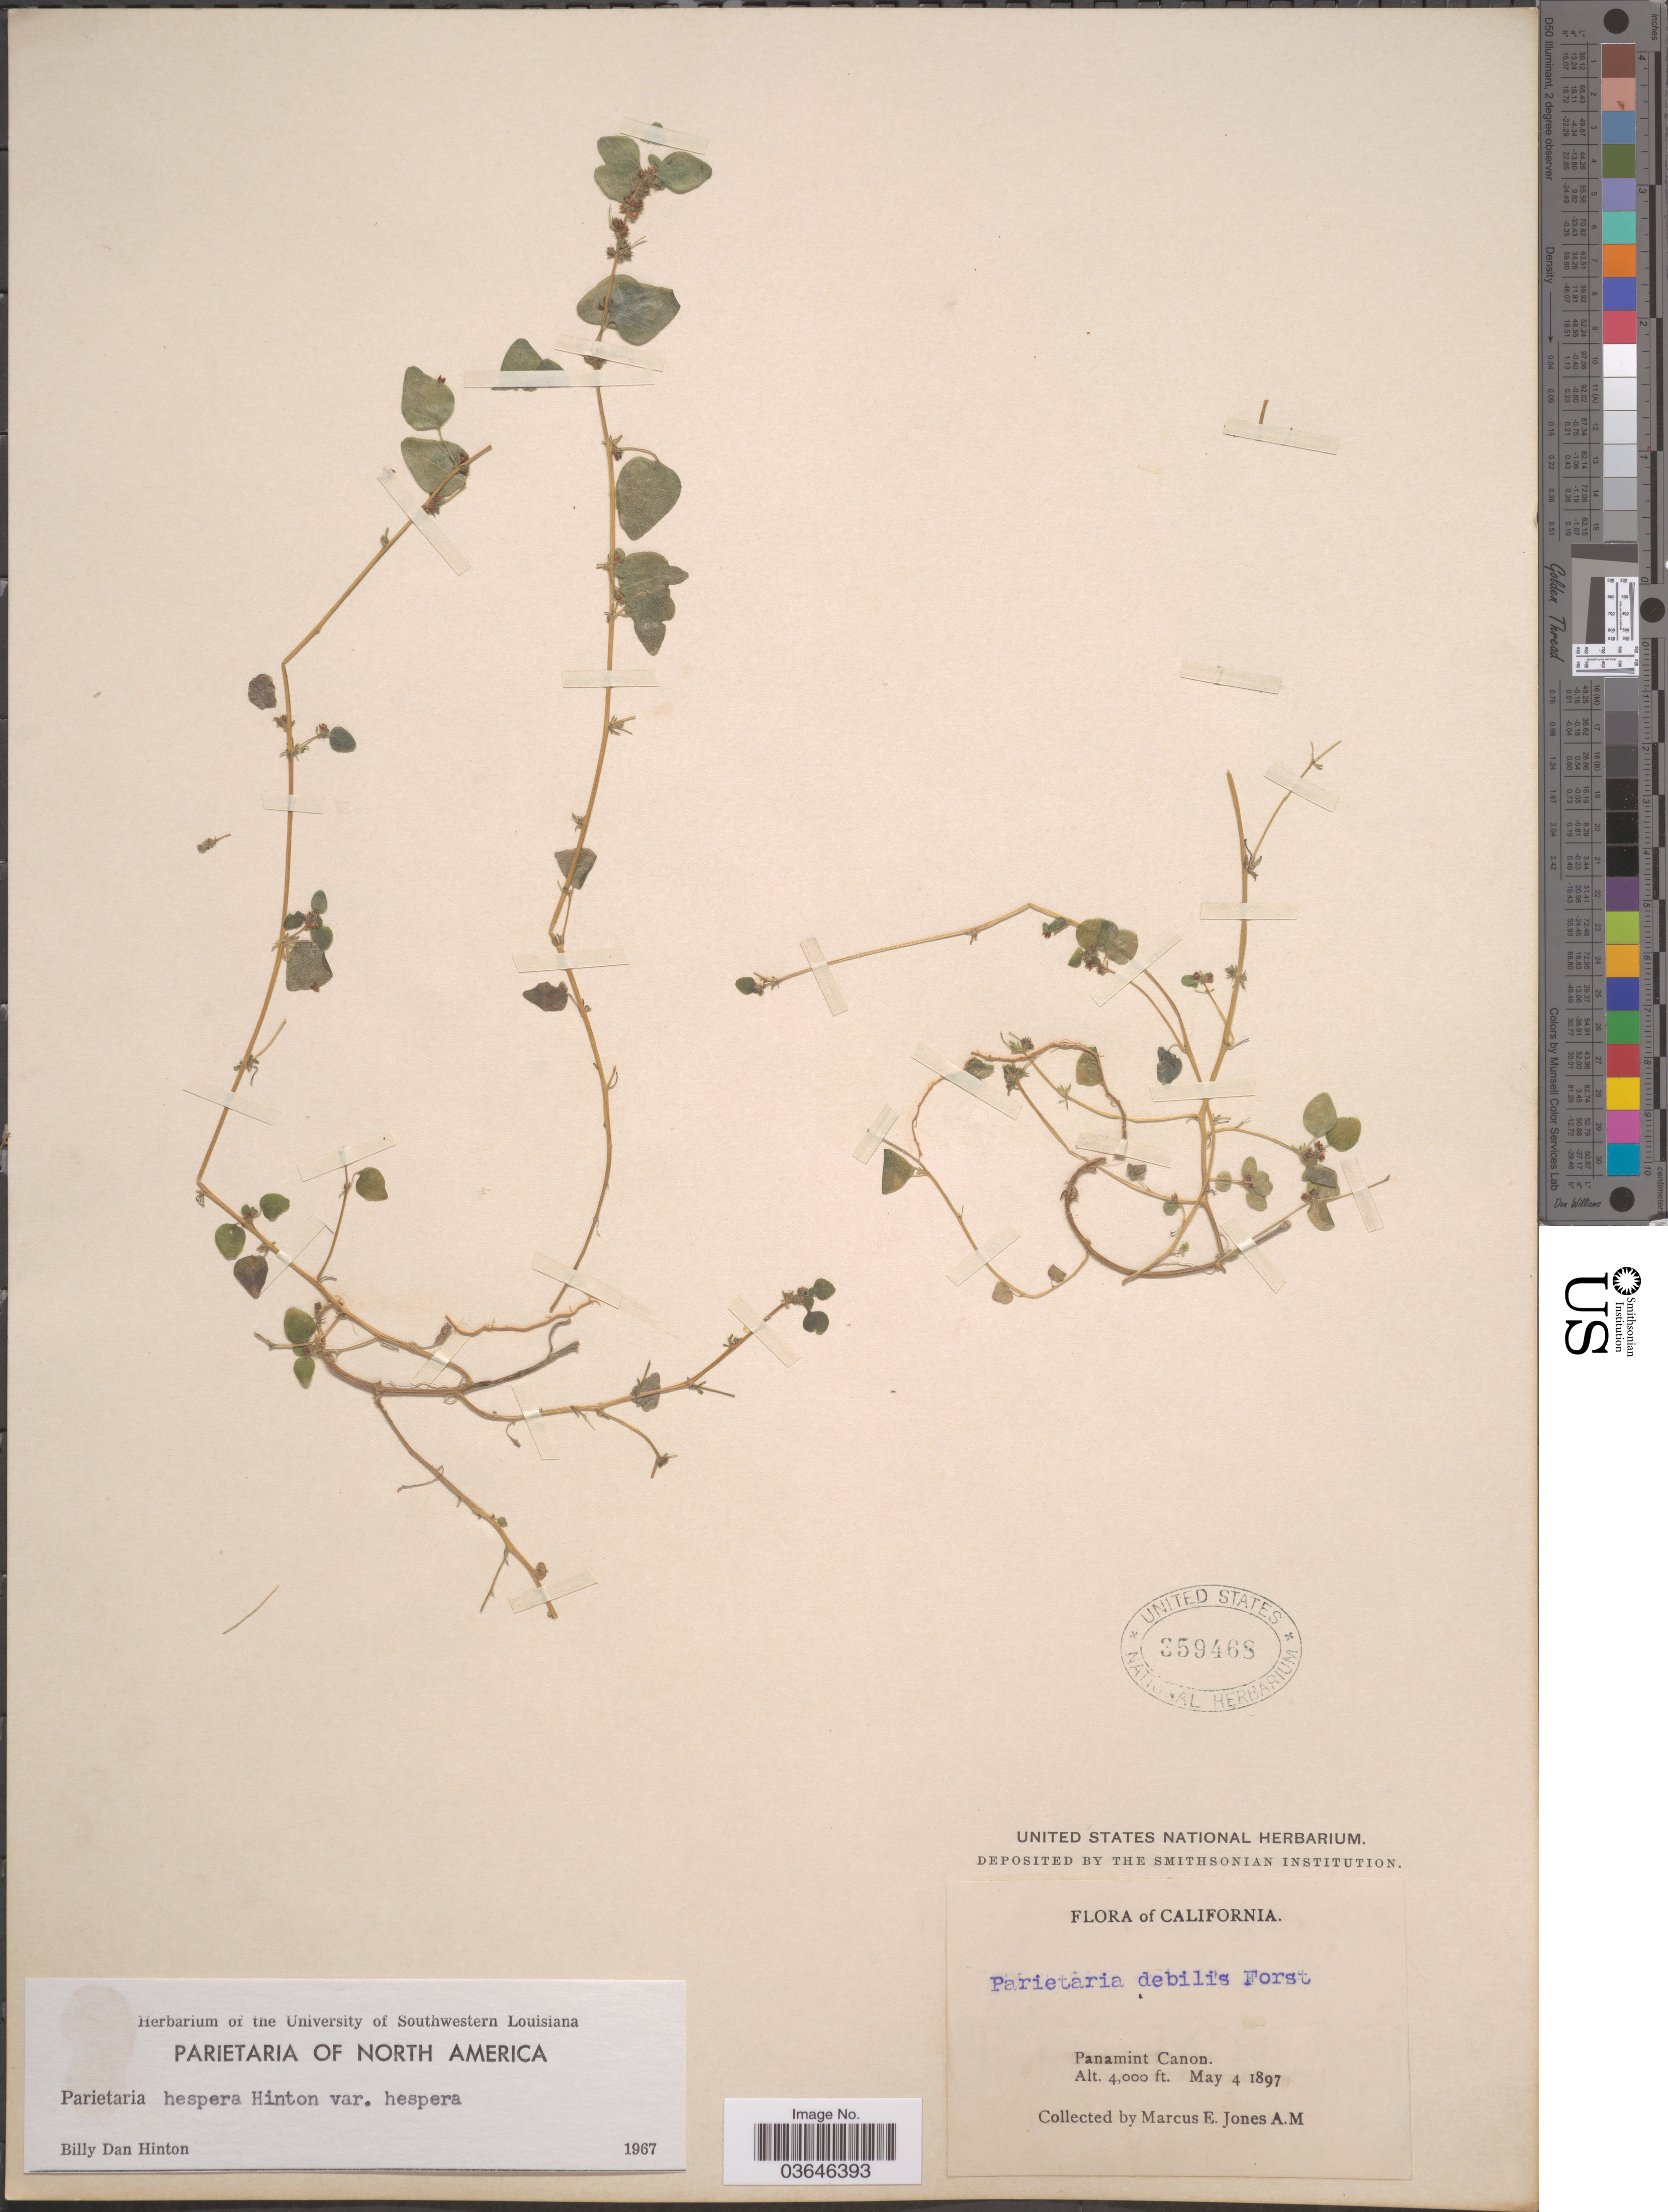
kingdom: Plantae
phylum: Tracheophyta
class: Magnoliopsida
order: Rosales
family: Urticaceae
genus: Parietaria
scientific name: Parietaria hespera var. hespera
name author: Hinton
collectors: M. E. Jones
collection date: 1897-05-04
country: United States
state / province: California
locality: Panamint Canon.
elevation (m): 1219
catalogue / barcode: US 359468